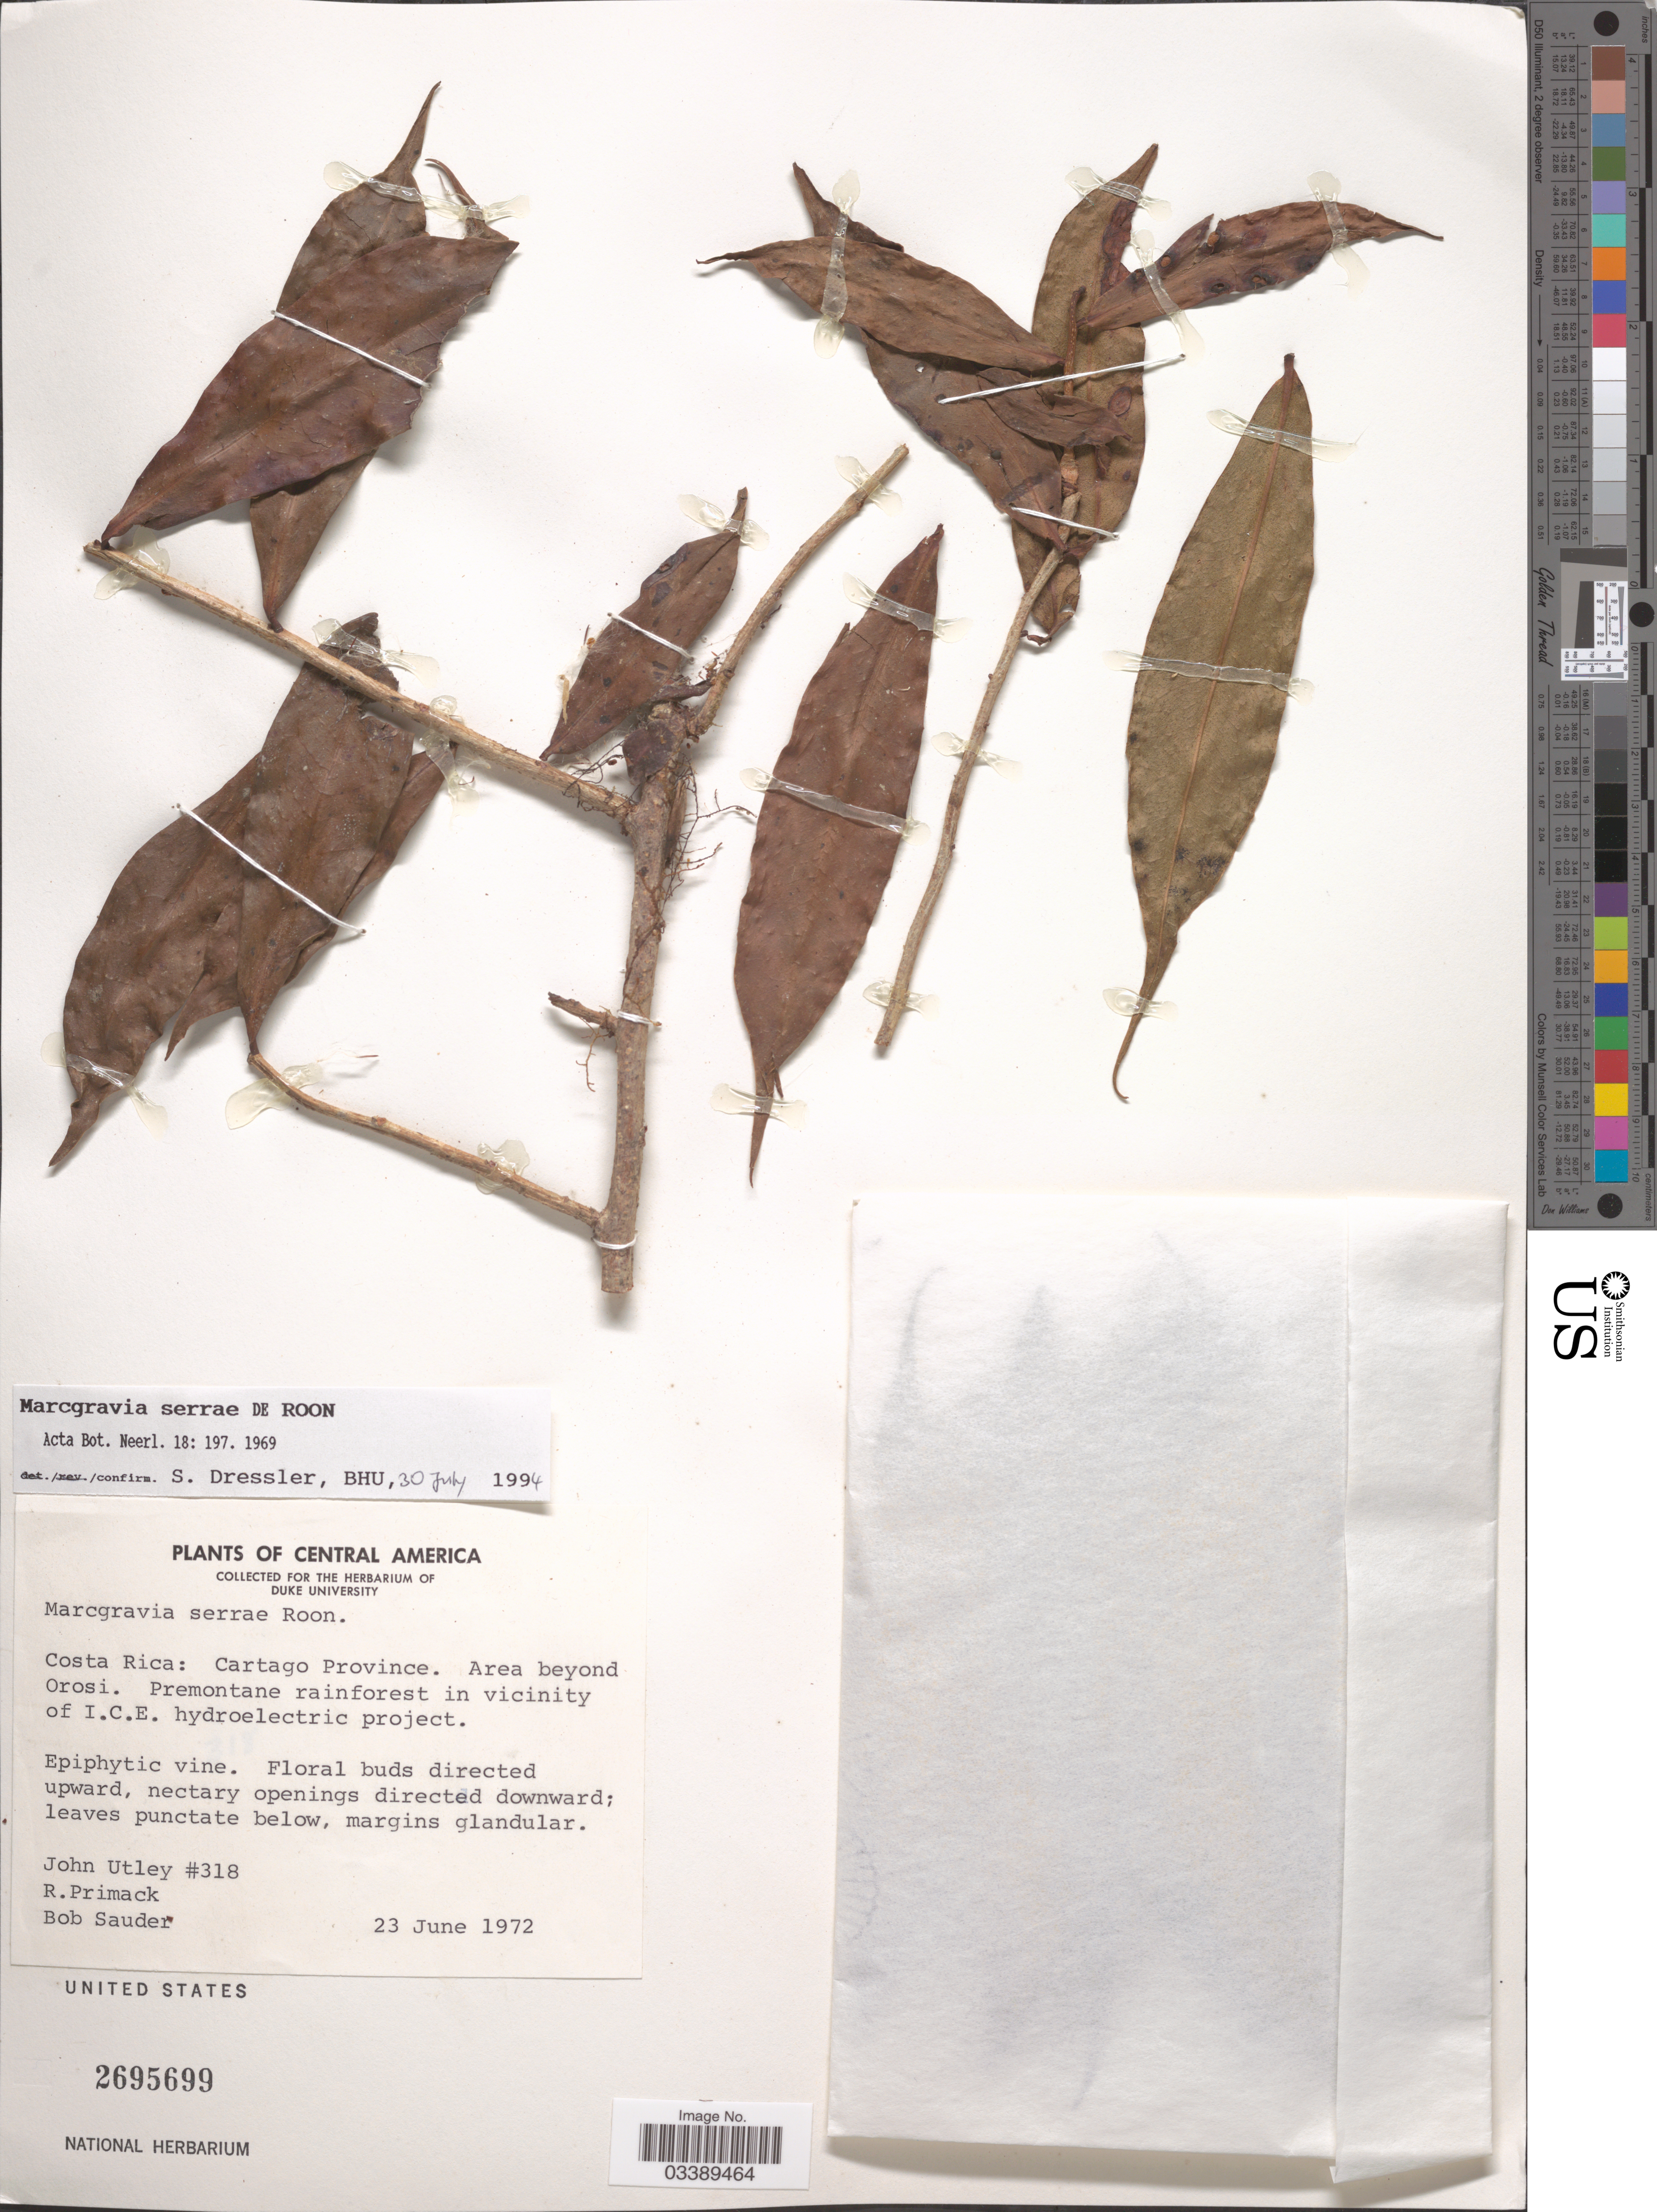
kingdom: Plantae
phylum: Tracheophyta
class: Magnoliopsida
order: Ericales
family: Marcgraviaceae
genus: Marcgravia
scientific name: Marcgravia serrae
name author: de Roon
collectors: J. F. Utley, R. Primack & B. Sauder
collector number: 318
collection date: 1972-06-23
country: Costa Rica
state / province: Cartago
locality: Area beyond Orosi. Premontane rainforest in vicinity of I.C.E. hydroelectric project.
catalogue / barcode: US 2695699